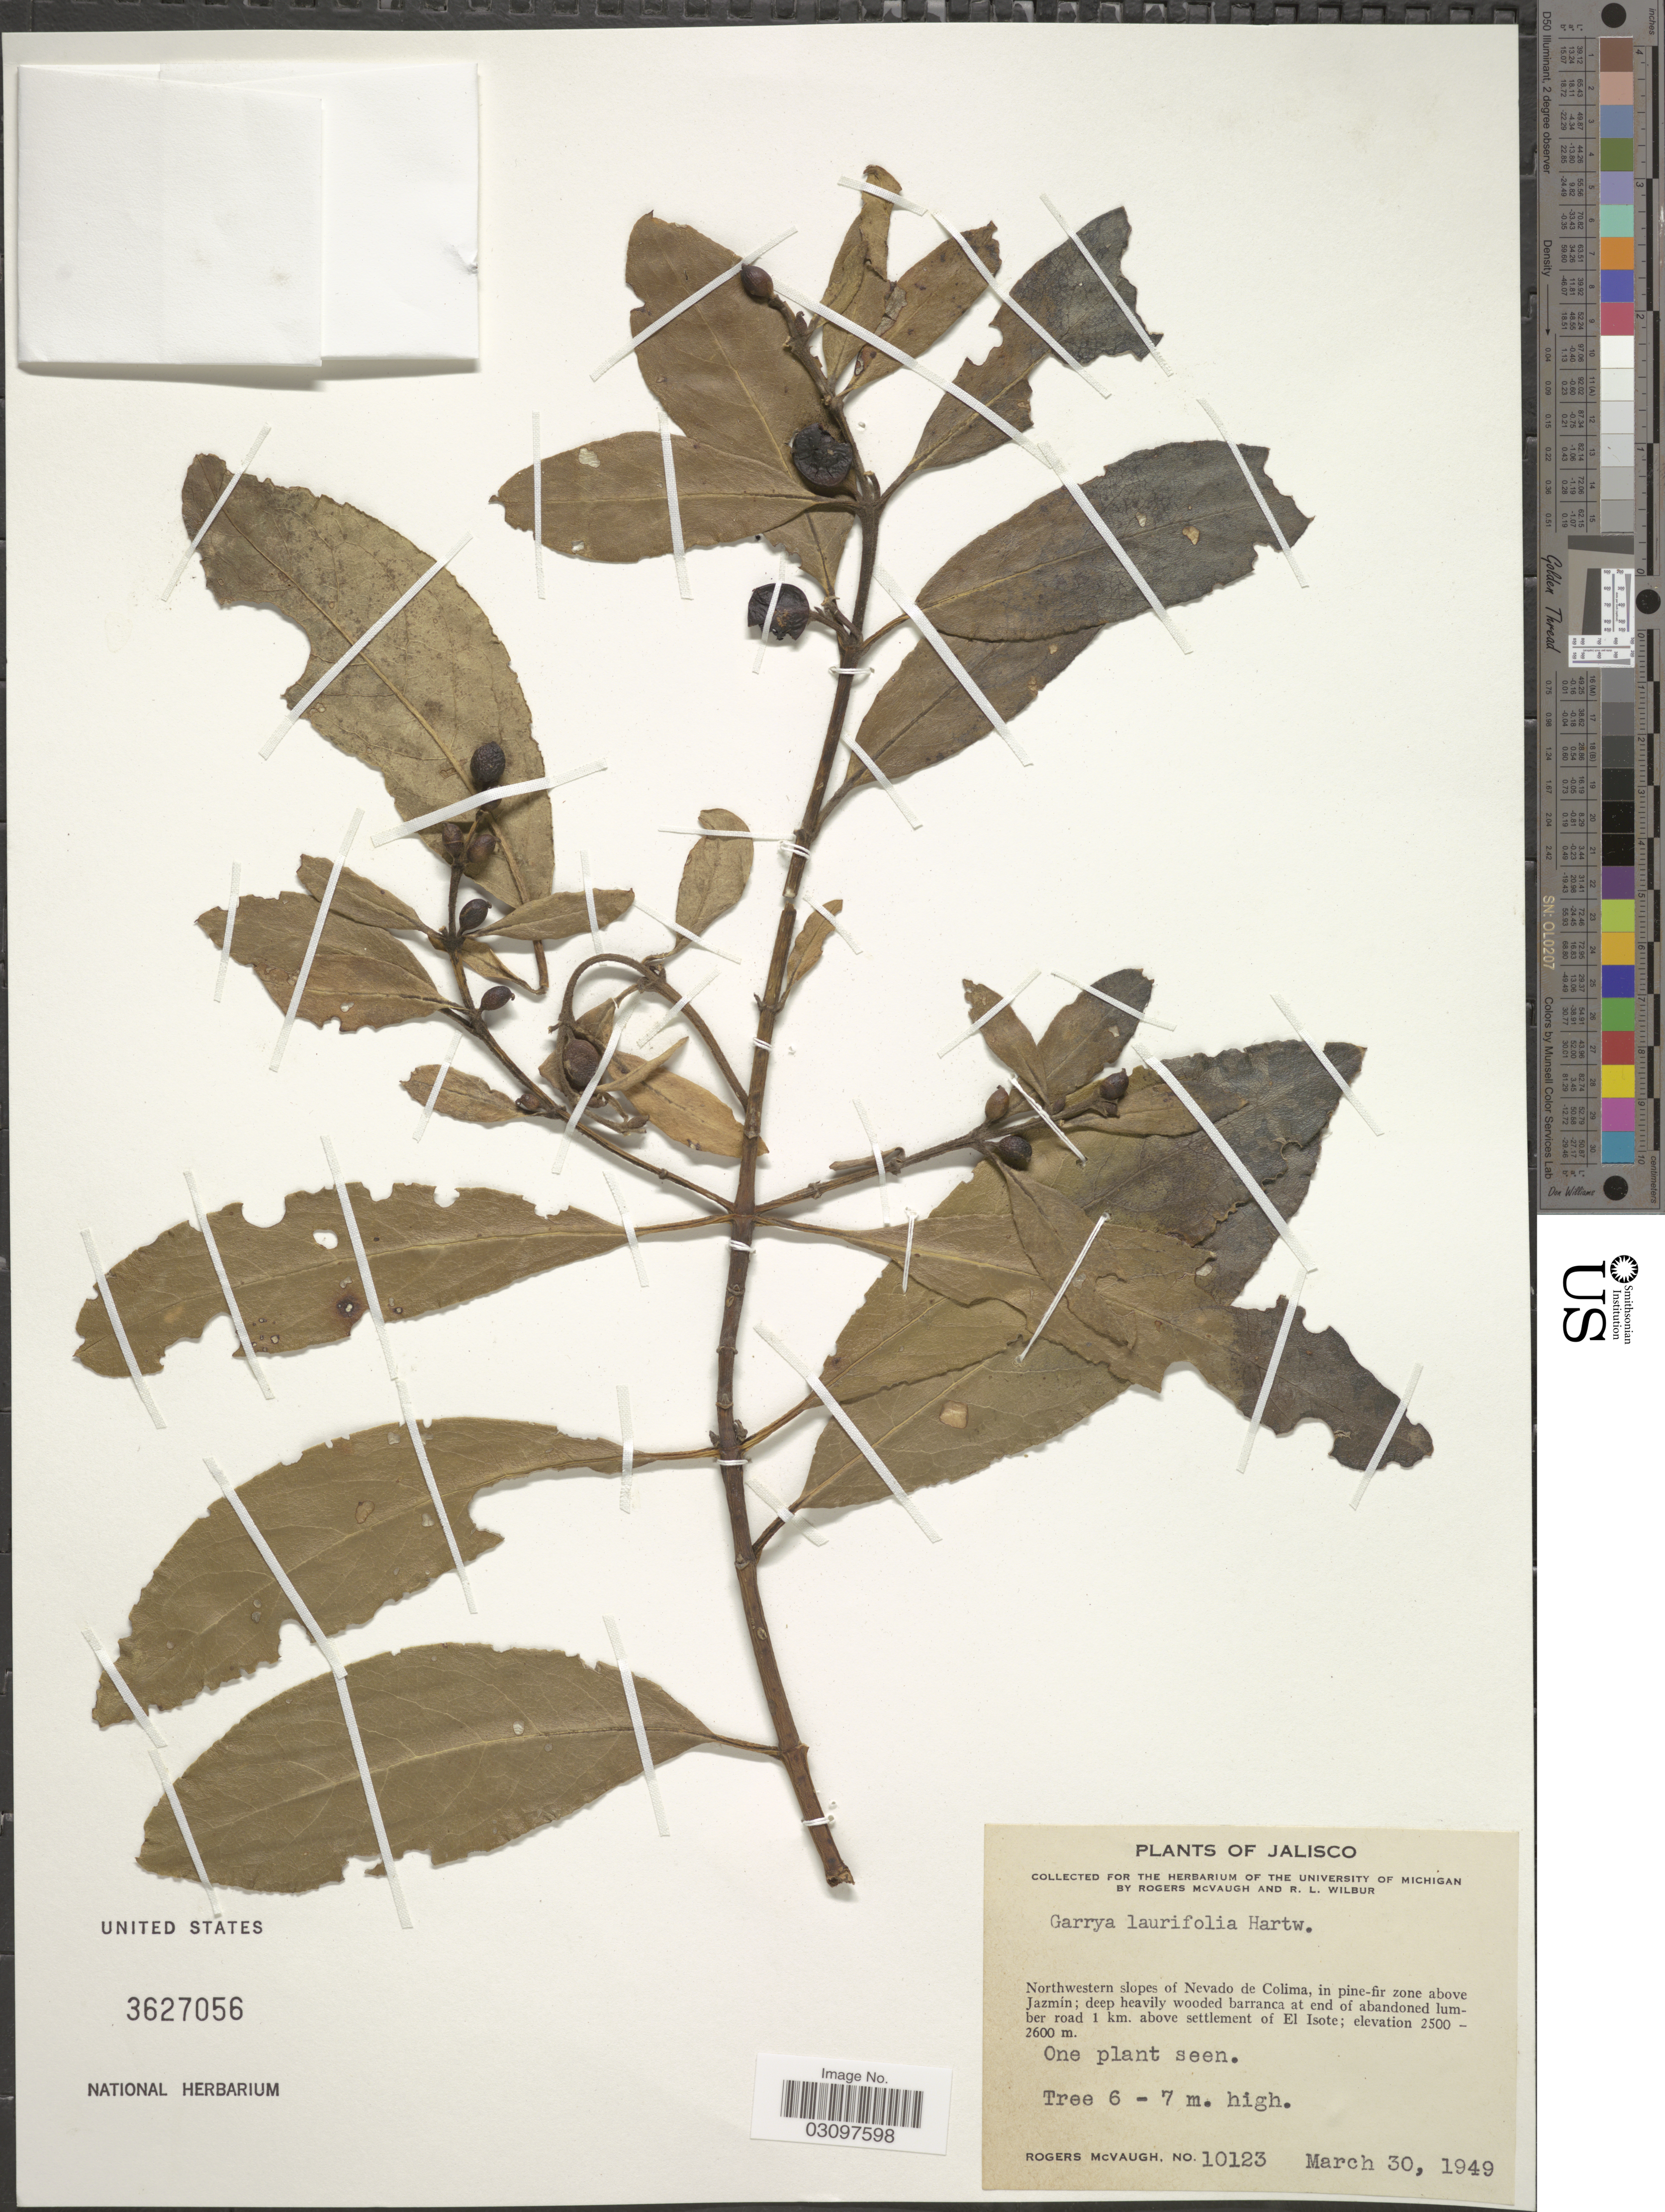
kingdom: Plantae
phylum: Tracheophyta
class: Magnoliopsida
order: Garryales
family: Garryaceae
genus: Garrya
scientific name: Garrya laurifolia subsp. laurifolia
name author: Hartw. ex Benth.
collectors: R. McVaugh & R. L. Wilbur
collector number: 10123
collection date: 1949-03-30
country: Mexico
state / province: Jalisco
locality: Northwestern slopes of Nevado de Colima, in pine-fir zone above Jazmín; deep heavily wooded barranca at end of abandoned lumber road 1 km. above settlement of El Isote.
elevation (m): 2600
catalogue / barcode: US 3627056